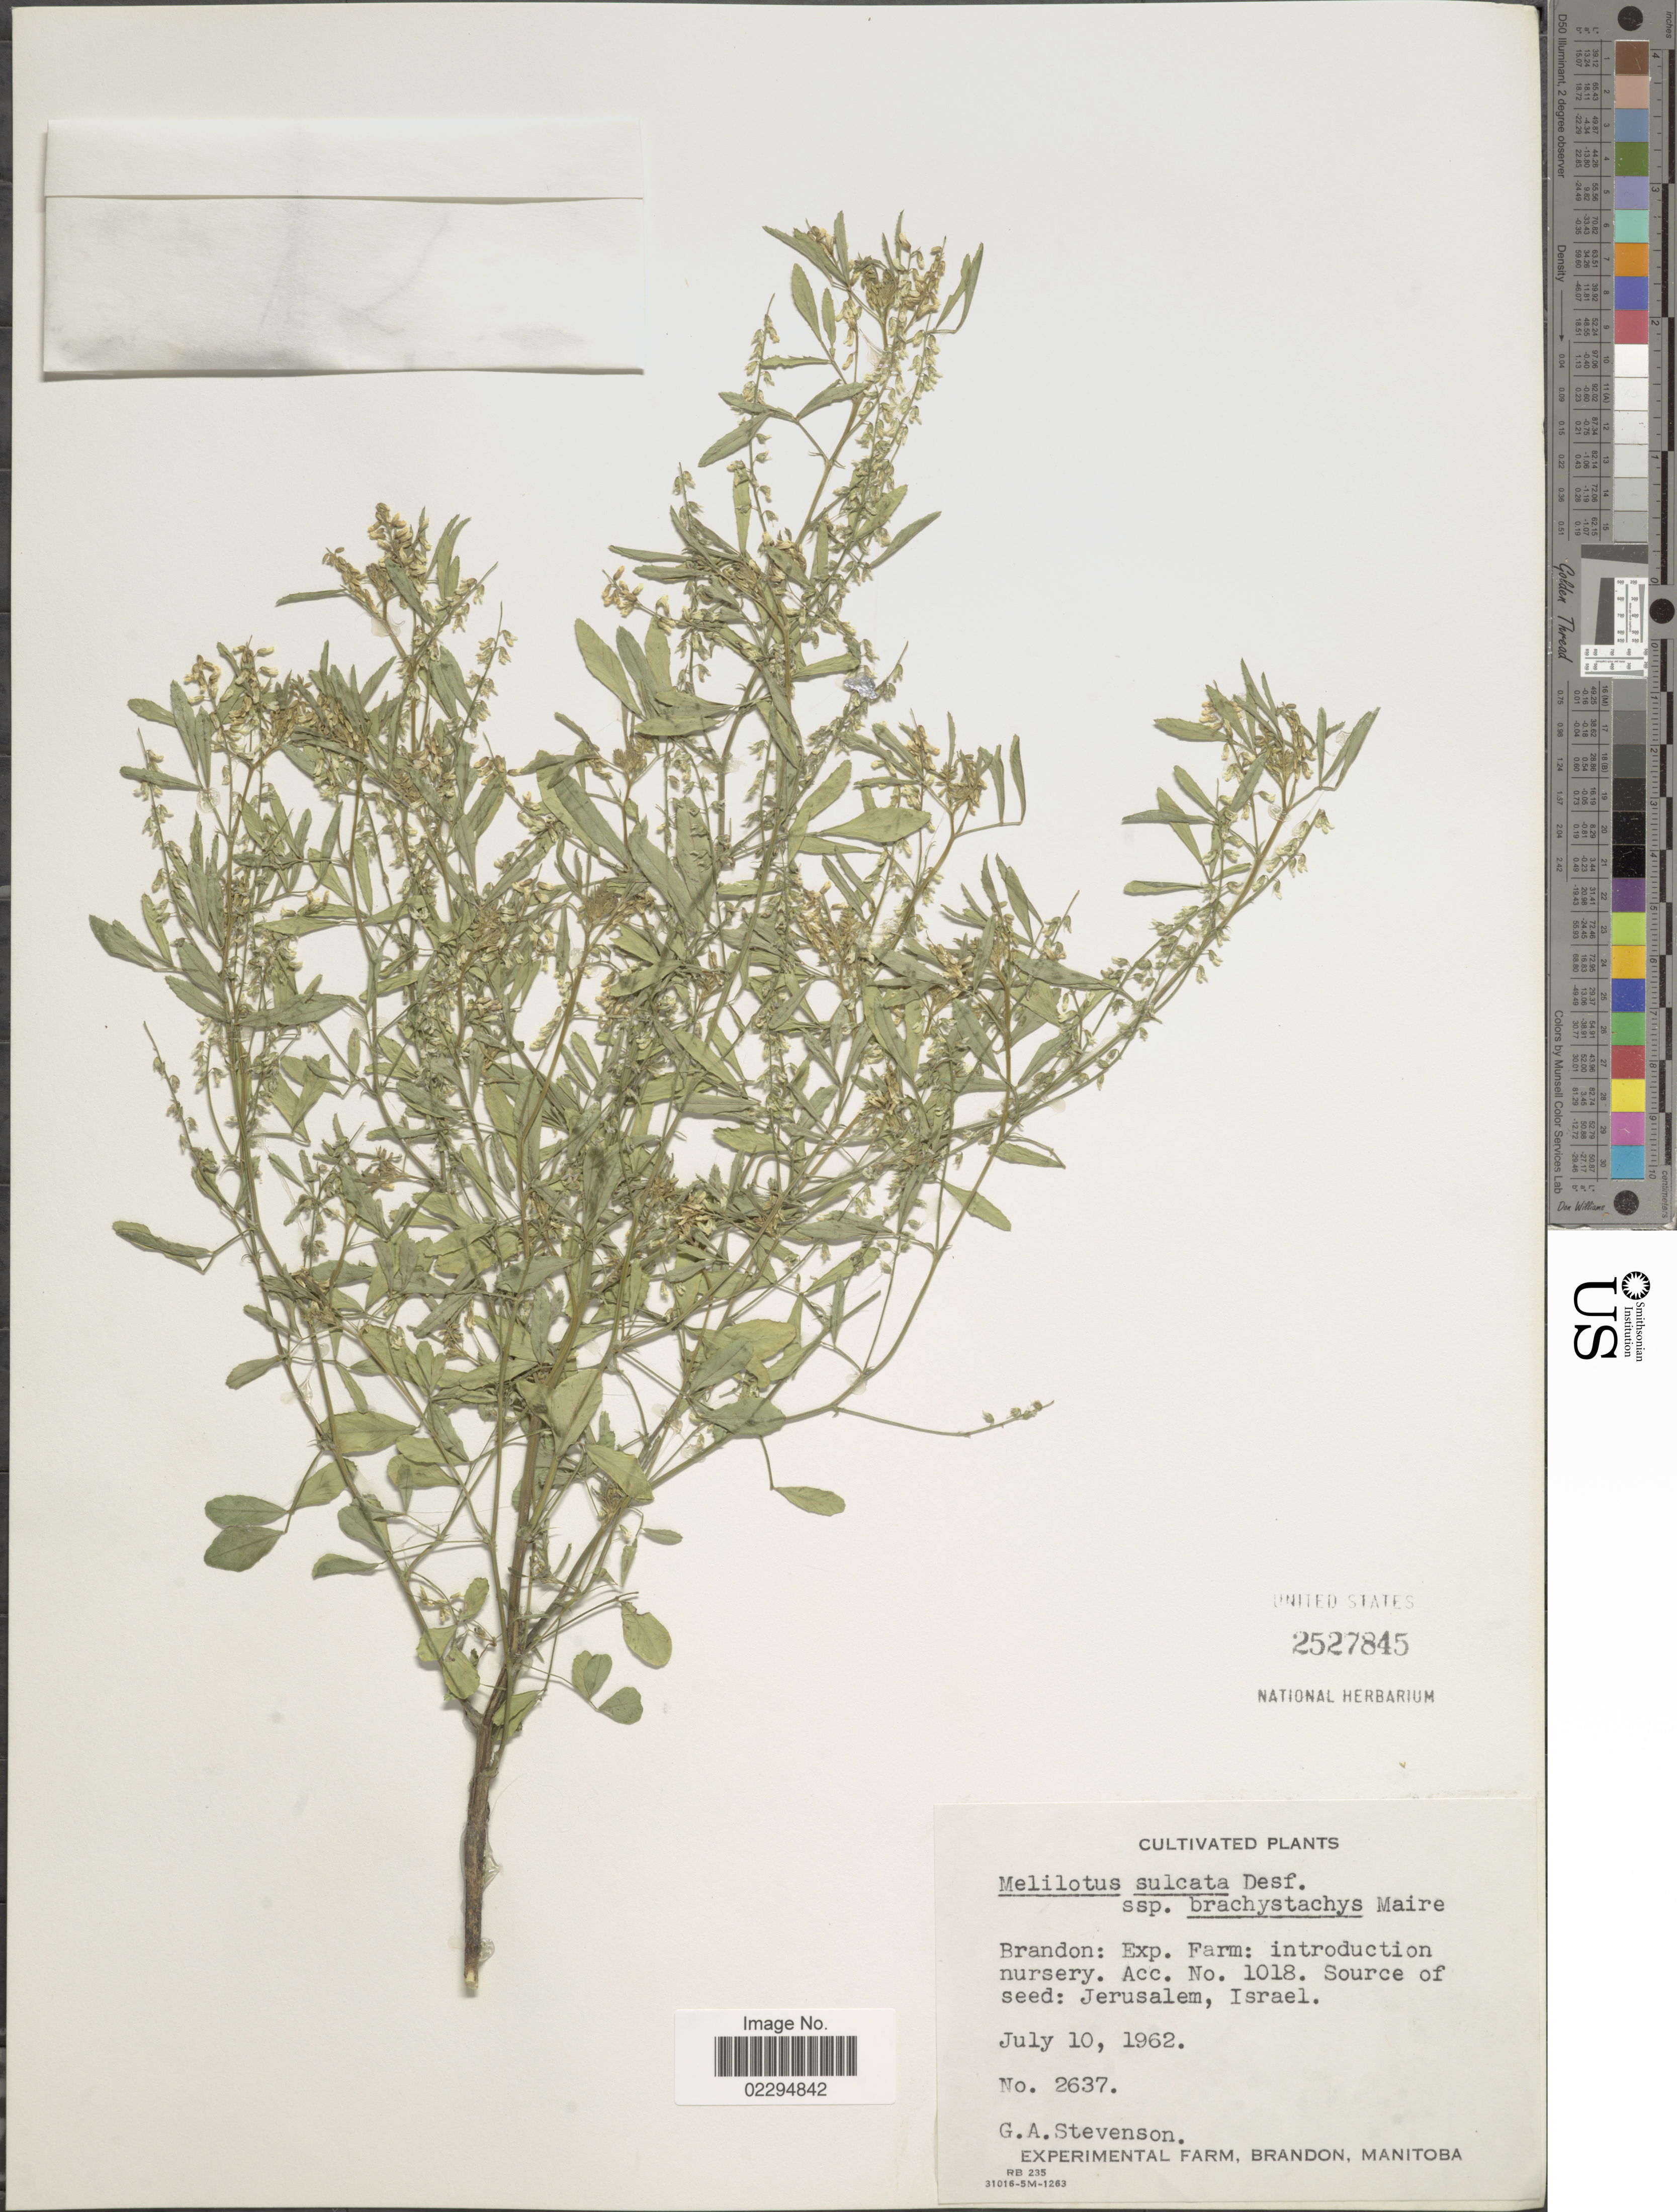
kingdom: Plantae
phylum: Tracheophyta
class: Magnoliopsida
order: Fabales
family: Fabaceae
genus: Melilotus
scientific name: Melilotus sulcatus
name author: Desf.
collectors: G. Stevenson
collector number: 2637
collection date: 1962-07-10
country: Canada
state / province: Manitoba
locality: Brandon: Exp. Farm: introduction nursery.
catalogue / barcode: US 2527845